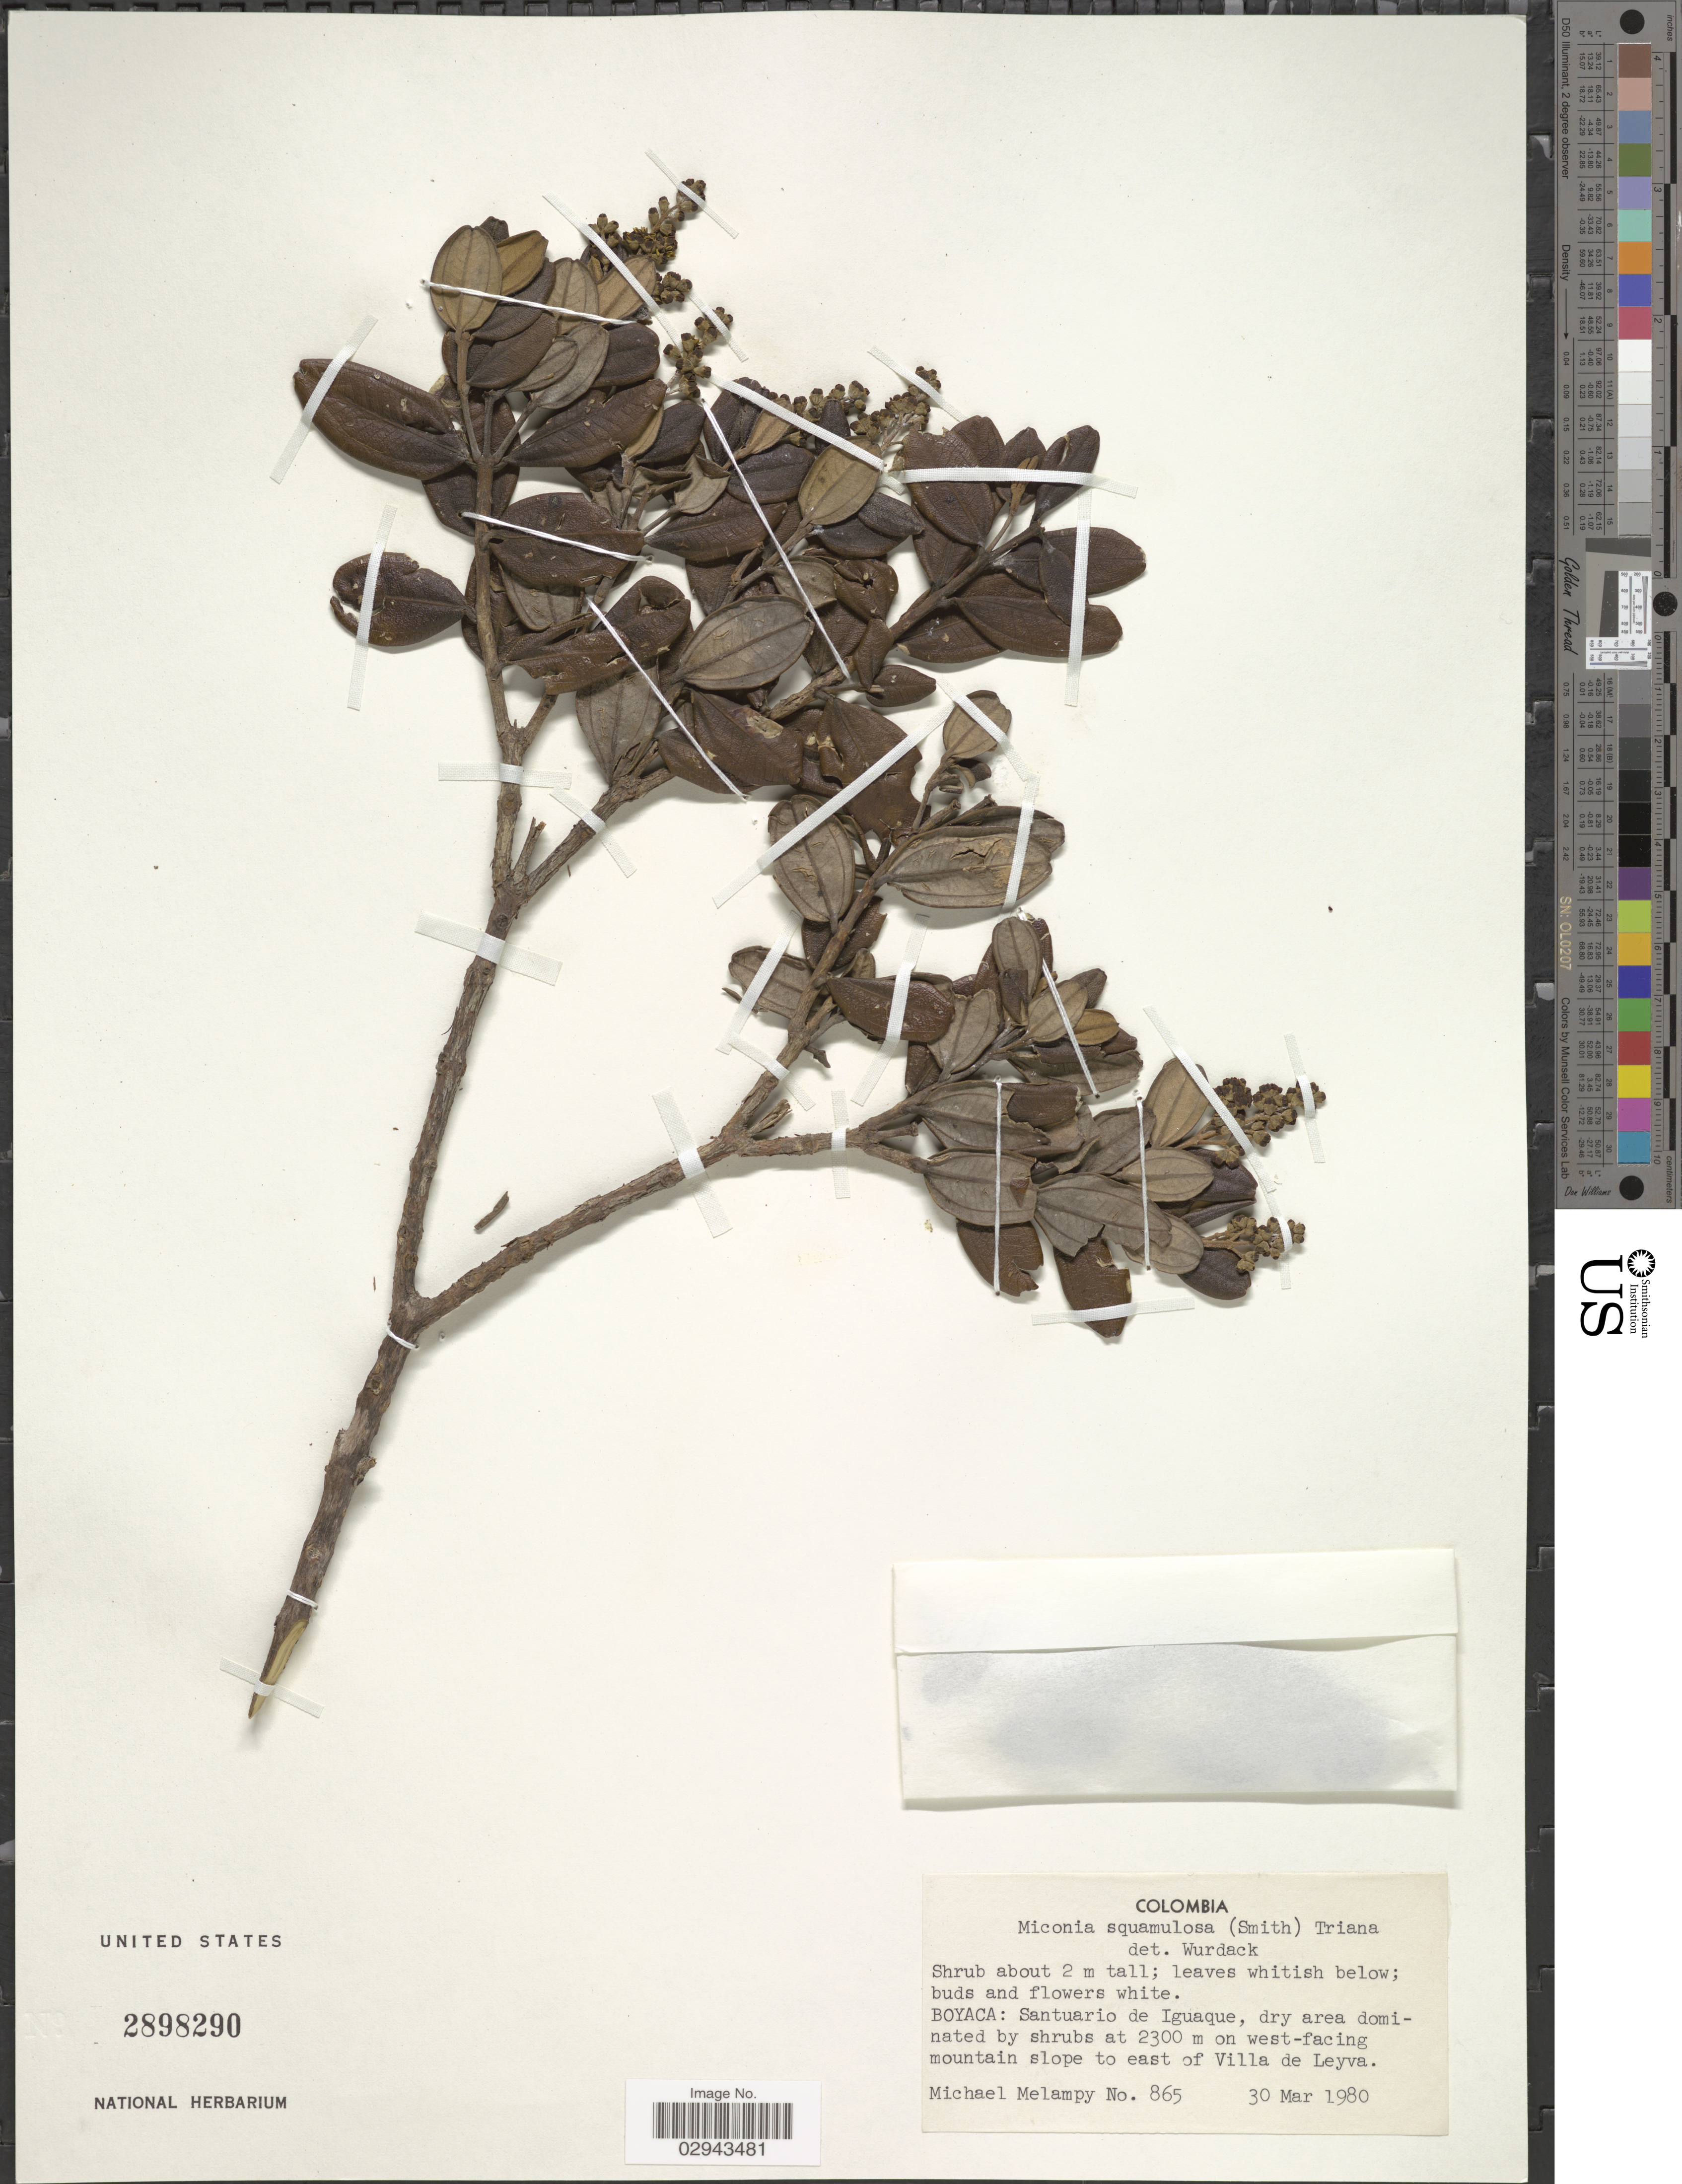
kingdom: Plantae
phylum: Tracheophyta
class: Magnoliopsida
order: Myrtales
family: Melastomataceae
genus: Miconia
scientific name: Miconia squamulosa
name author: (Sm.) Triana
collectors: M. Melampy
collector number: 865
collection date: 1980-03-30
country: Colombia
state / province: Boyacá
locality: Santuario de Iguaque, at 2300 m on west-facing mountain slope to east of Villa de Leyva.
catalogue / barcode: US 2898290